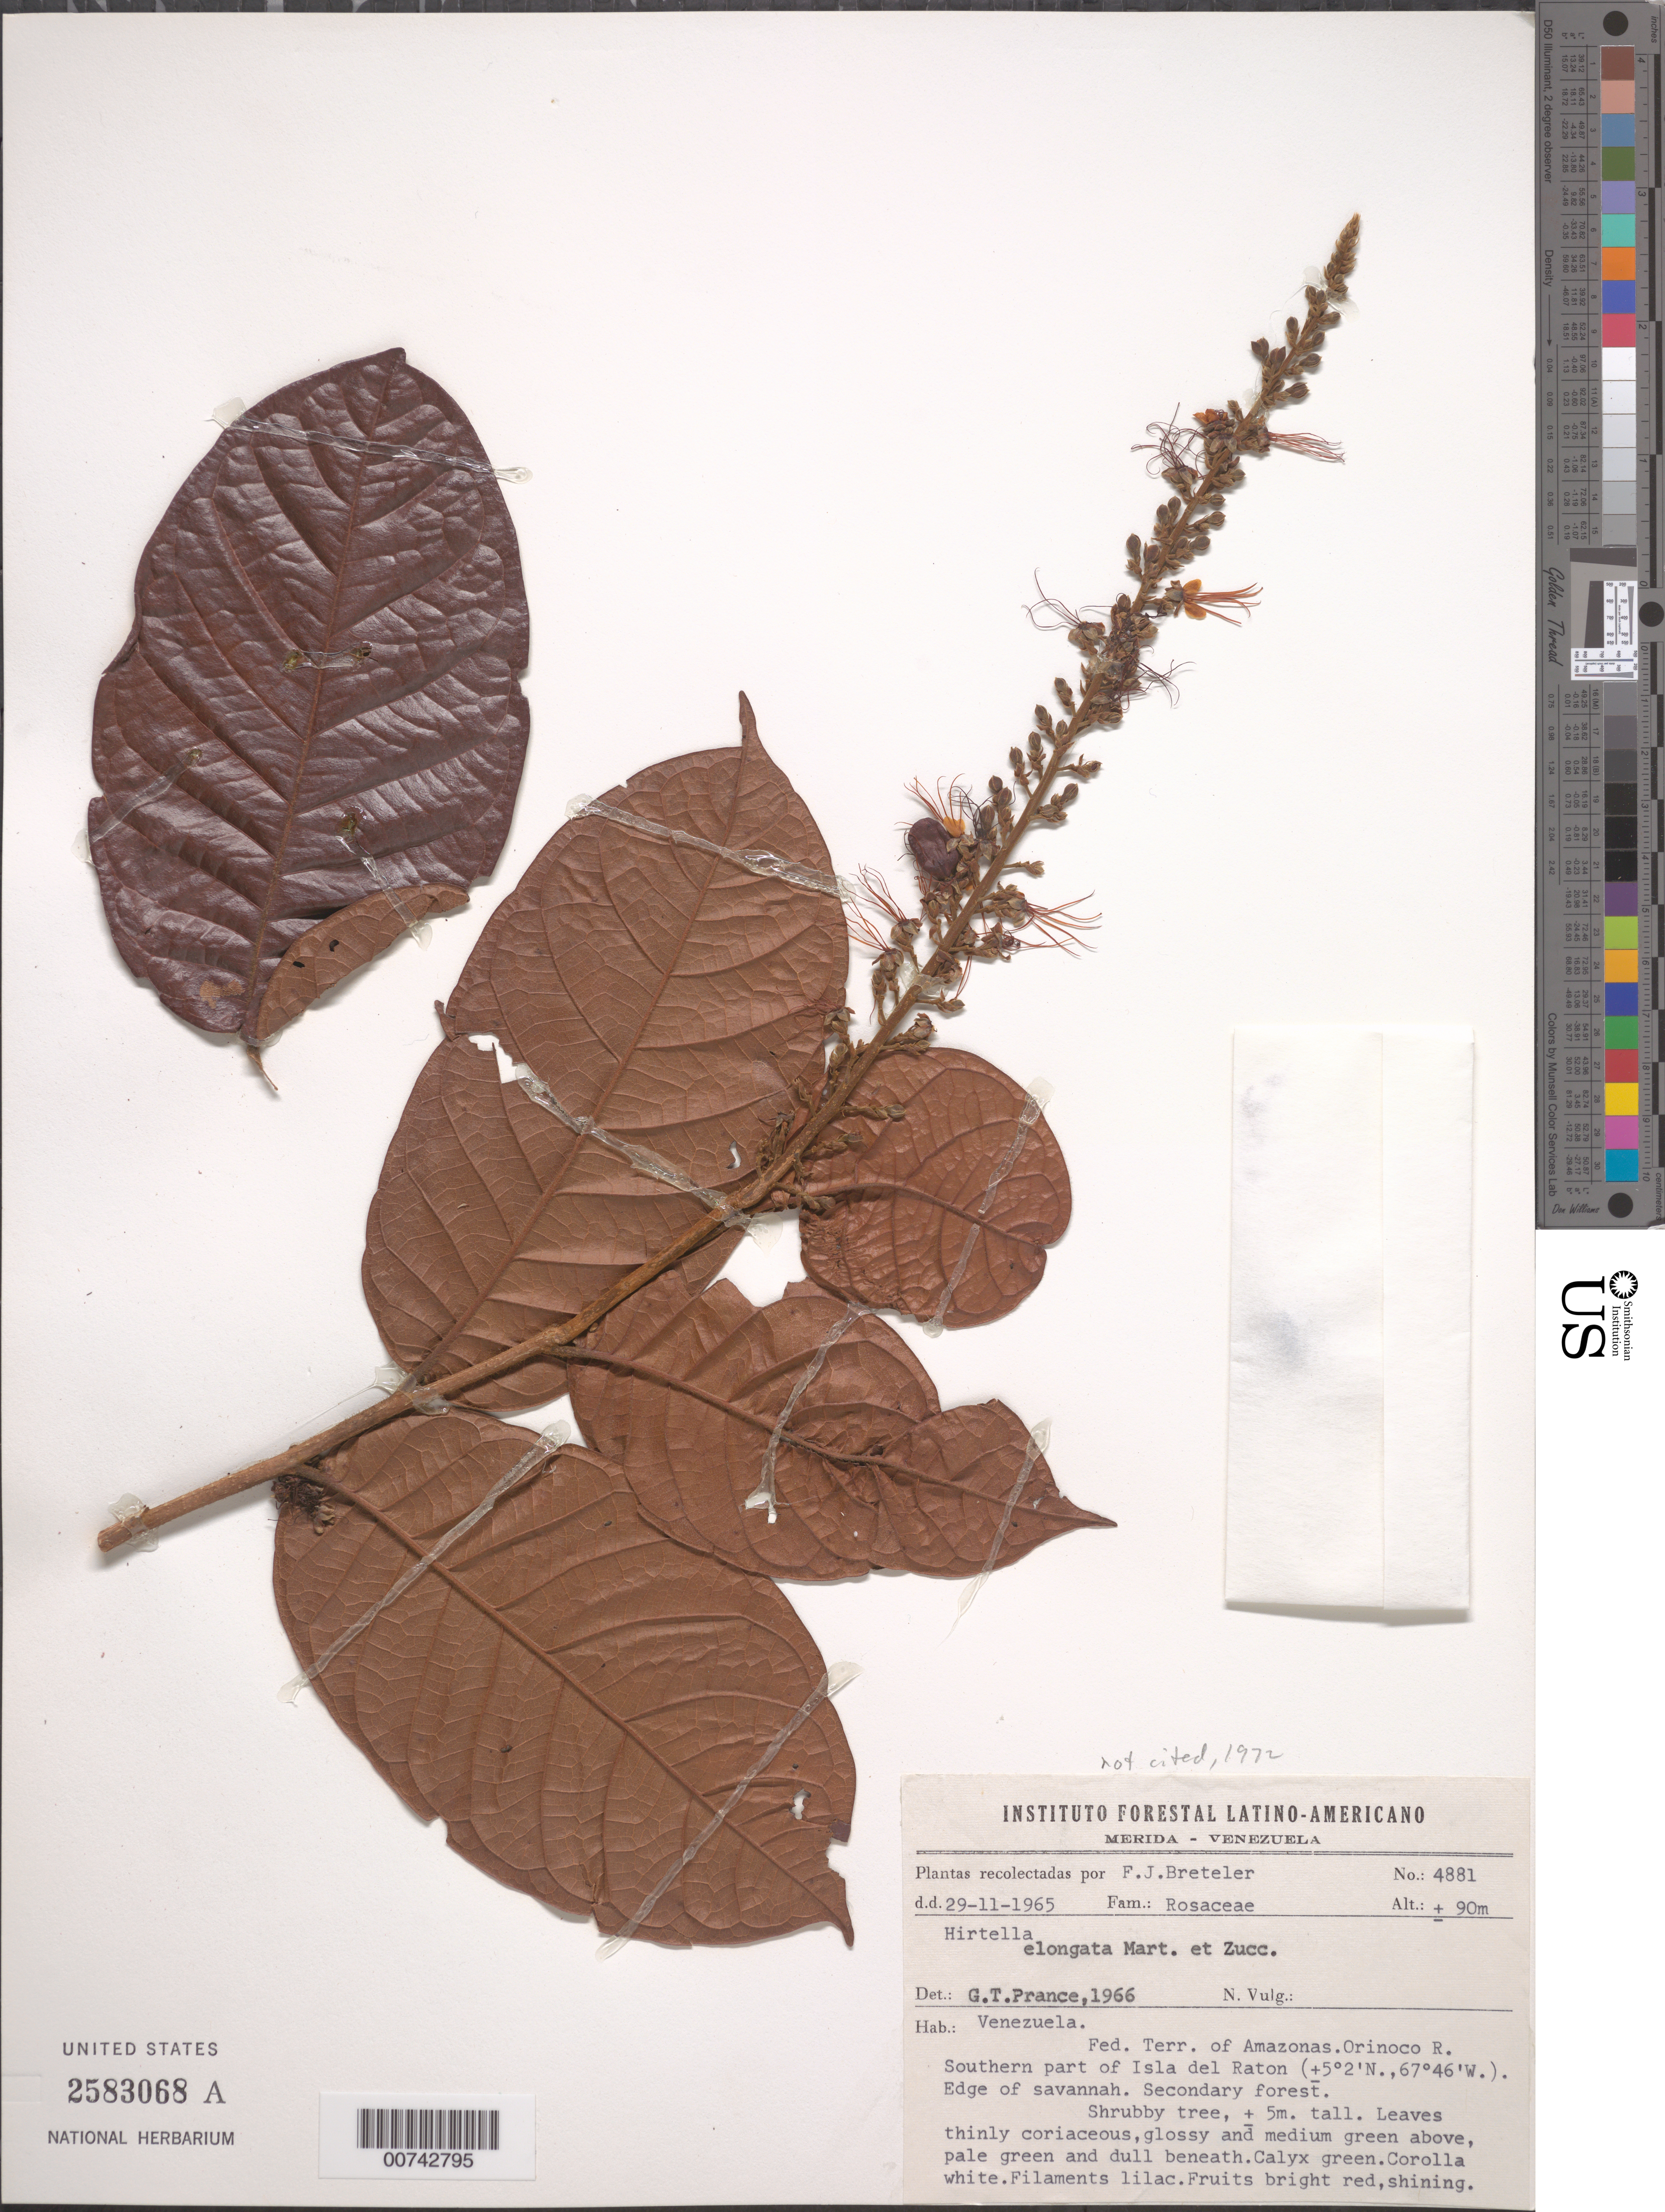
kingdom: Plantae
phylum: Tracheophyta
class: Magnoliopsida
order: Malpighiales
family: Chrysobalanaceae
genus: Hirtella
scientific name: Hirtella elongata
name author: Mart. & Zucc.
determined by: Prance, G. T.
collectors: F. J. Breteler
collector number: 4881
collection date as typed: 29-Nov-65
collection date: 1965-11-29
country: Venezuela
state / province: Amazonas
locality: Orinoco R., southern part of Isla del Raton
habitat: Edge of savanna, secondary forest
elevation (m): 90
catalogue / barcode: US 2583068A